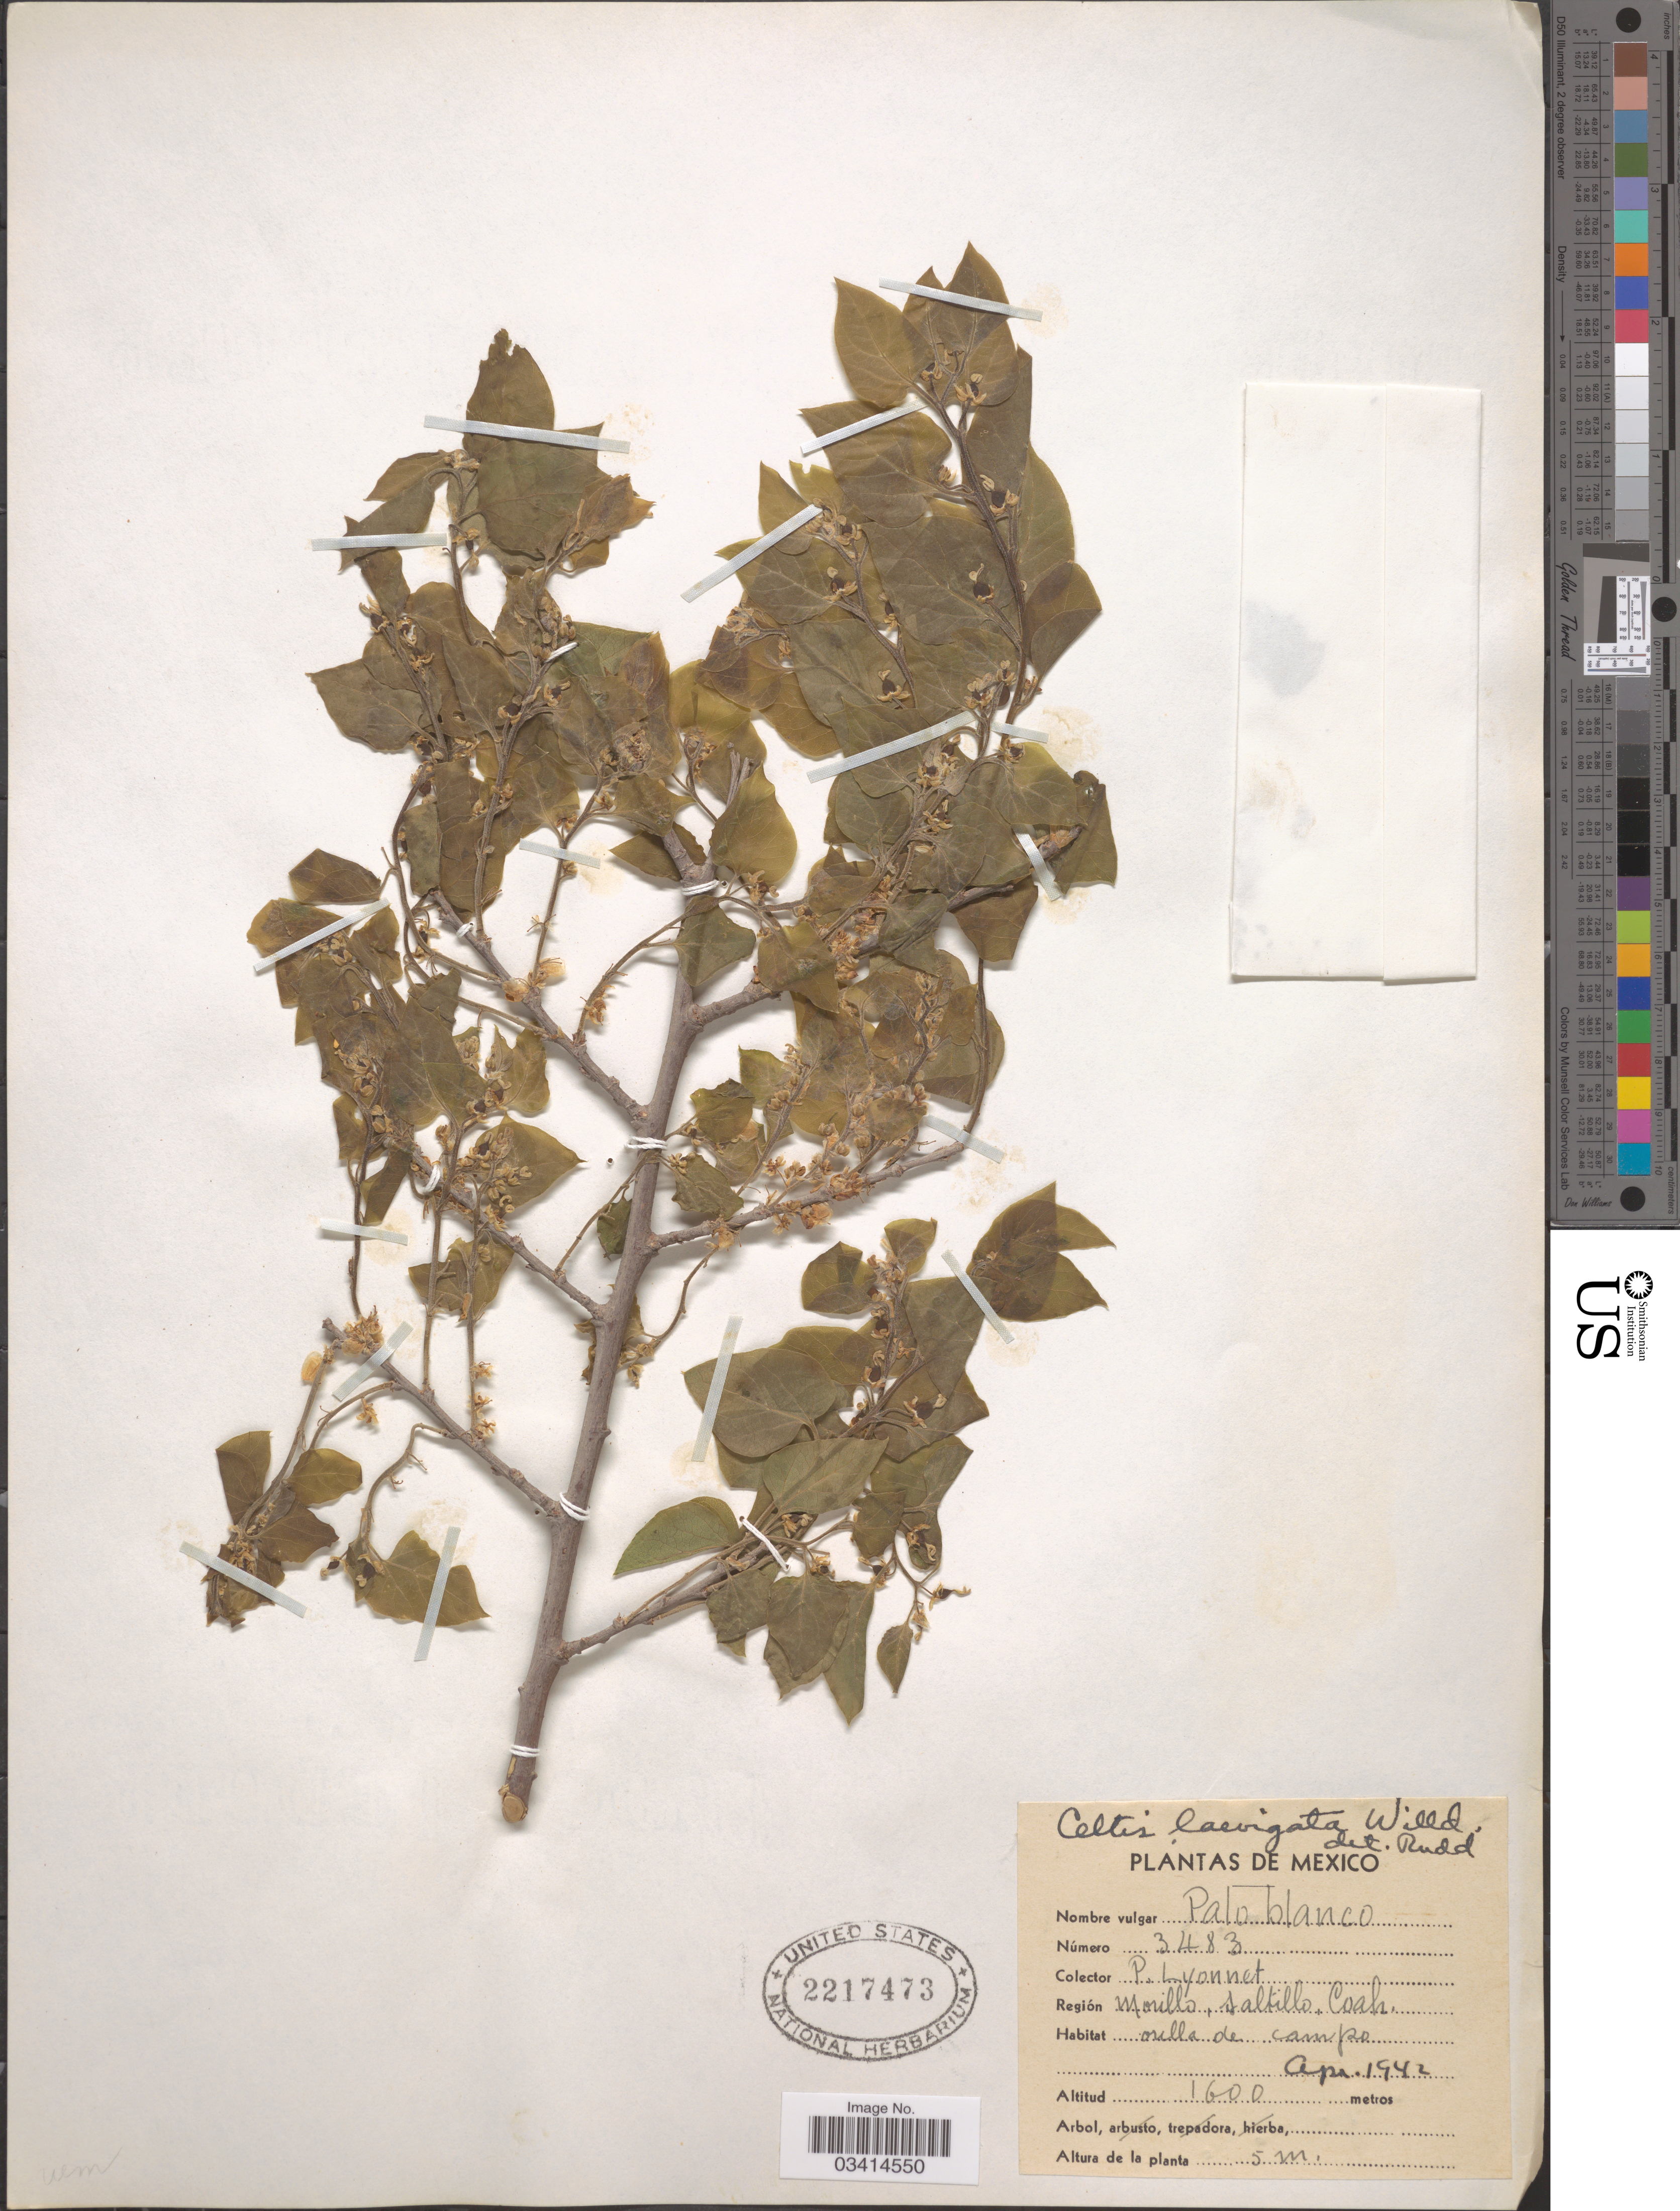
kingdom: Plantae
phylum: Tracheophyta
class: Magnoliopsida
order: Rosales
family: Cannabaceae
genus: Celtis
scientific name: Celtis laevigata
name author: Willd.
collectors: P. Lyonnet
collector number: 3483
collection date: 1942-04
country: Mexico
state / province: Coahuila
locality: Región Morillo, Saltillo.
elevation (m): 1600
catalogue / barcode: US 2217473